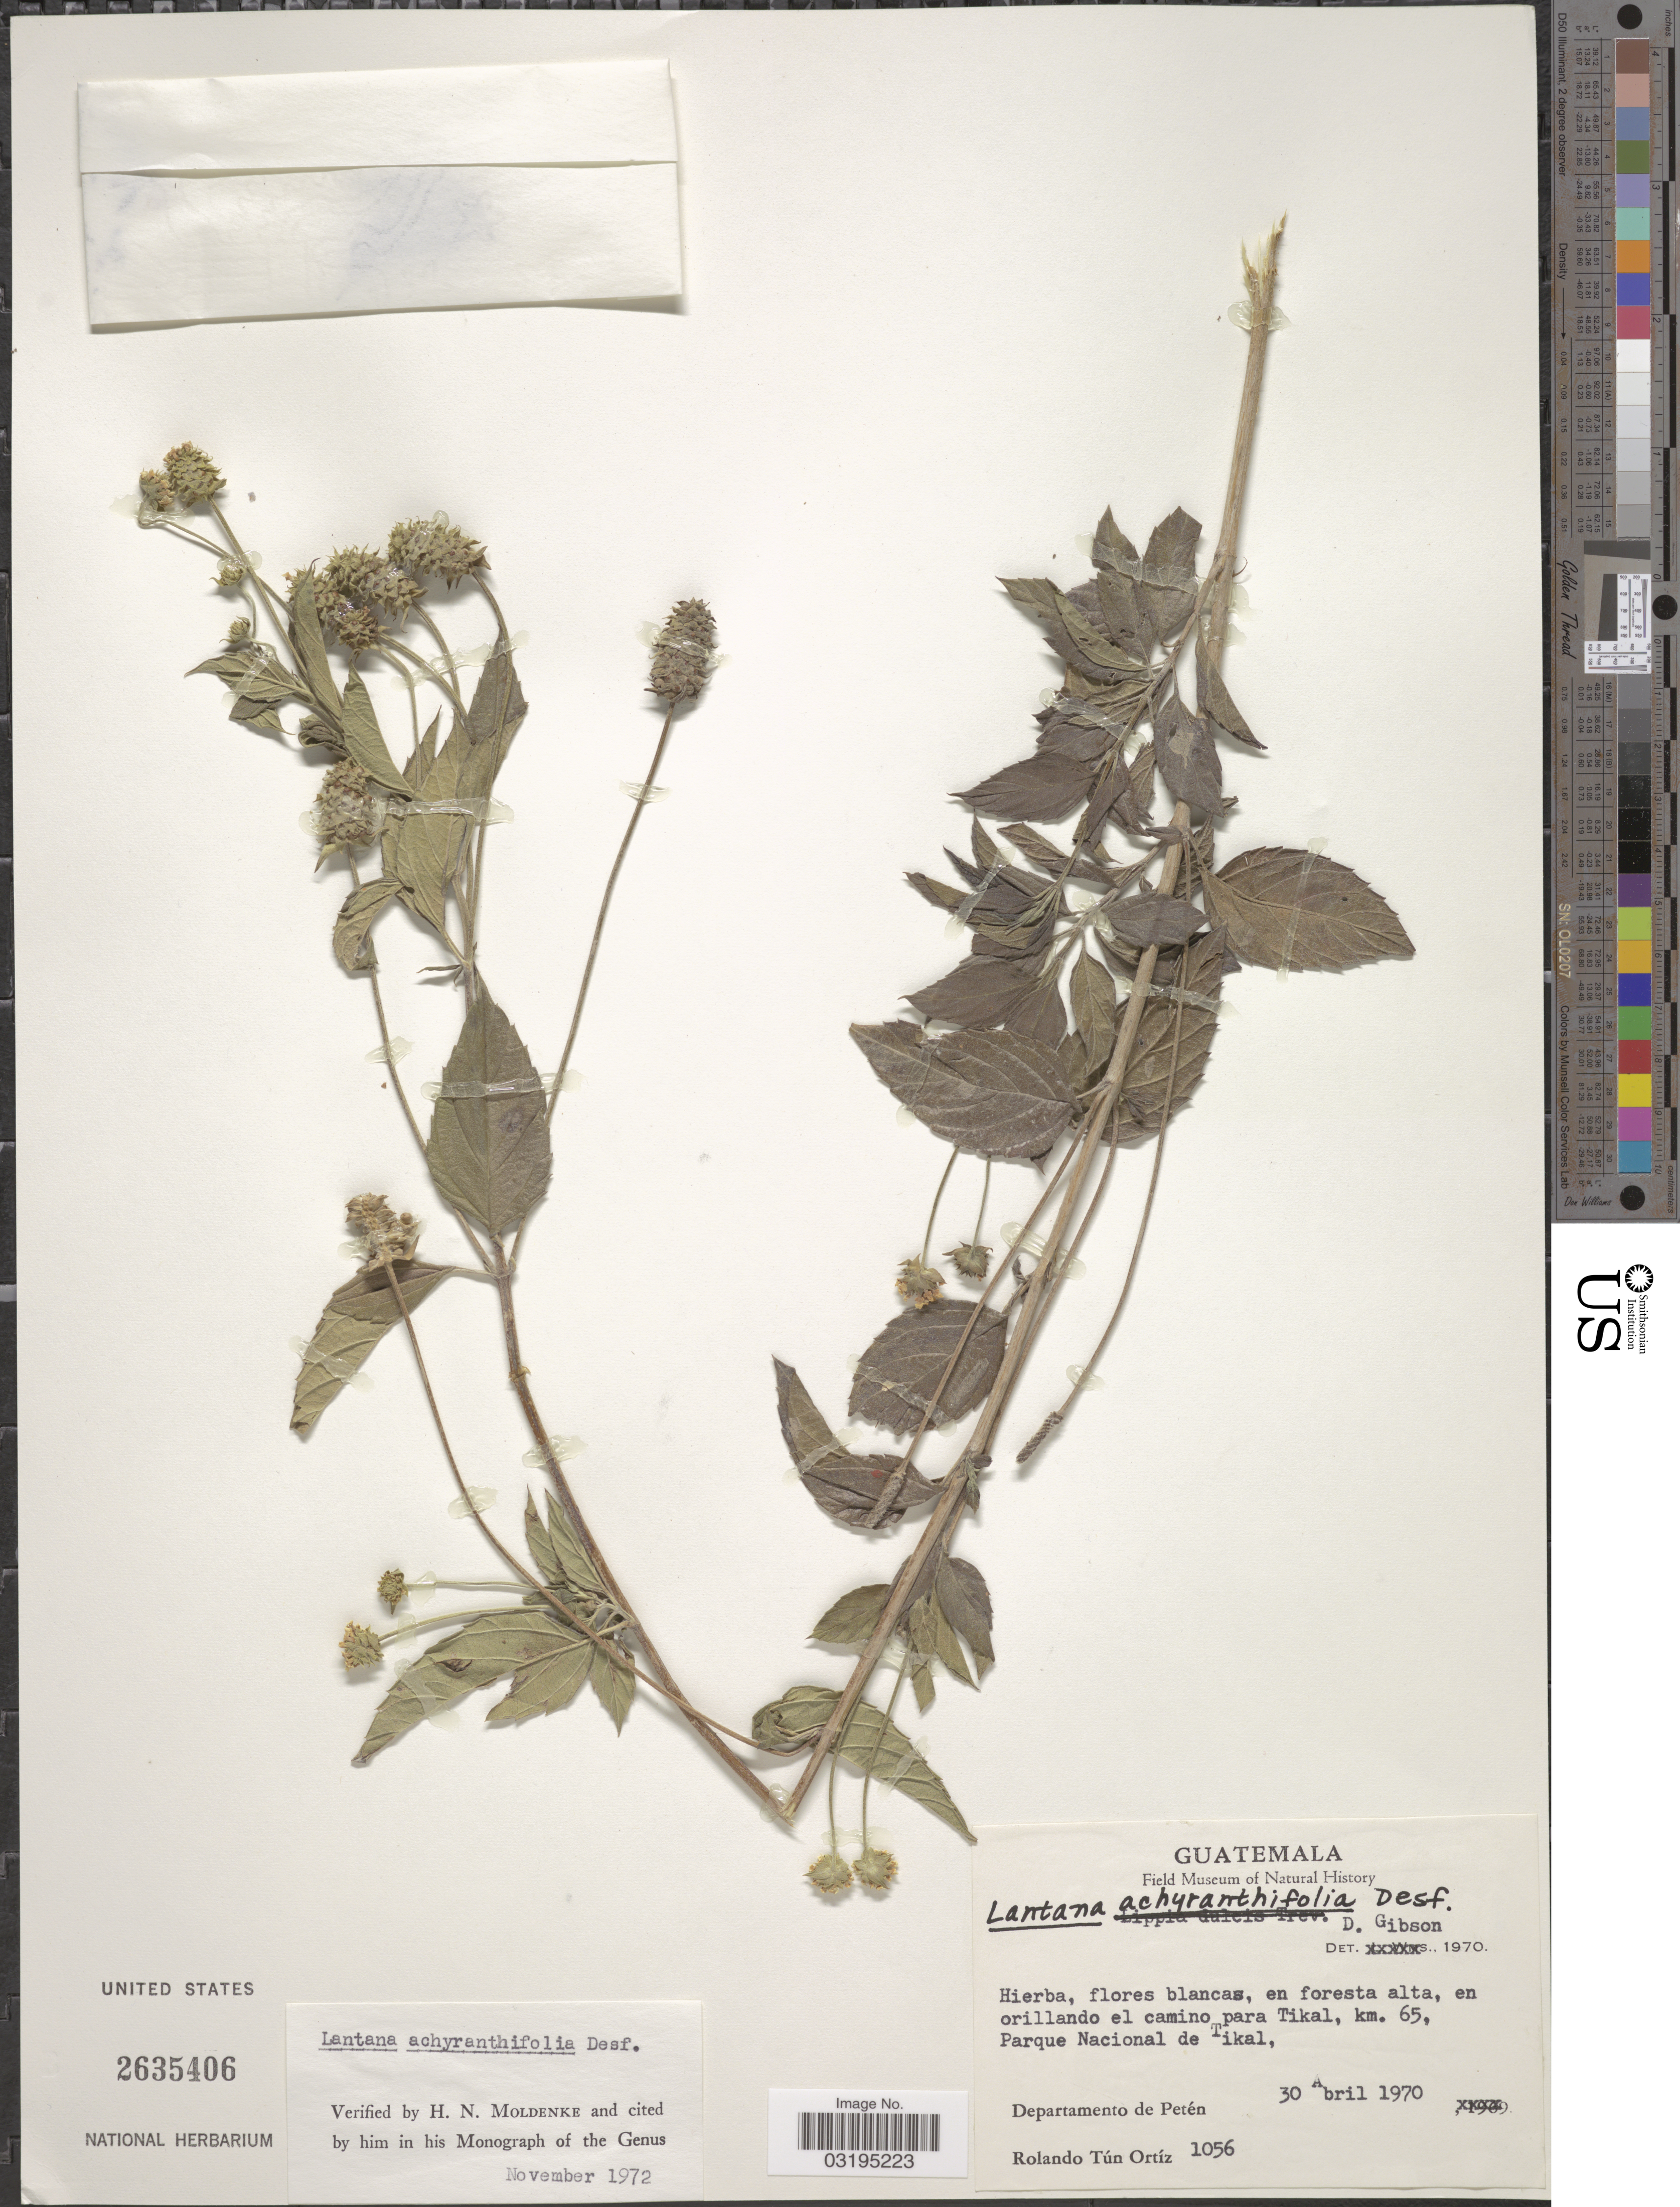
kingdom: Plantae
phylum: Tracheophyta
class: Magnoliopsida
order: Lamiales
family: Verbenaceae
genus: Lantana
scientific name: Lantana achyranthifolia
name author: Desf.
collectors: R. Tún Ortíz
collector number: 1056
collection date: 1970-04-30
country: Guatemala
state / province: El Petén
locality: En orillando el camino para Tikal, km. 65, Parque Nacional de Tikal. Departamento de Petén.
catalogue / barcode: US 2635406